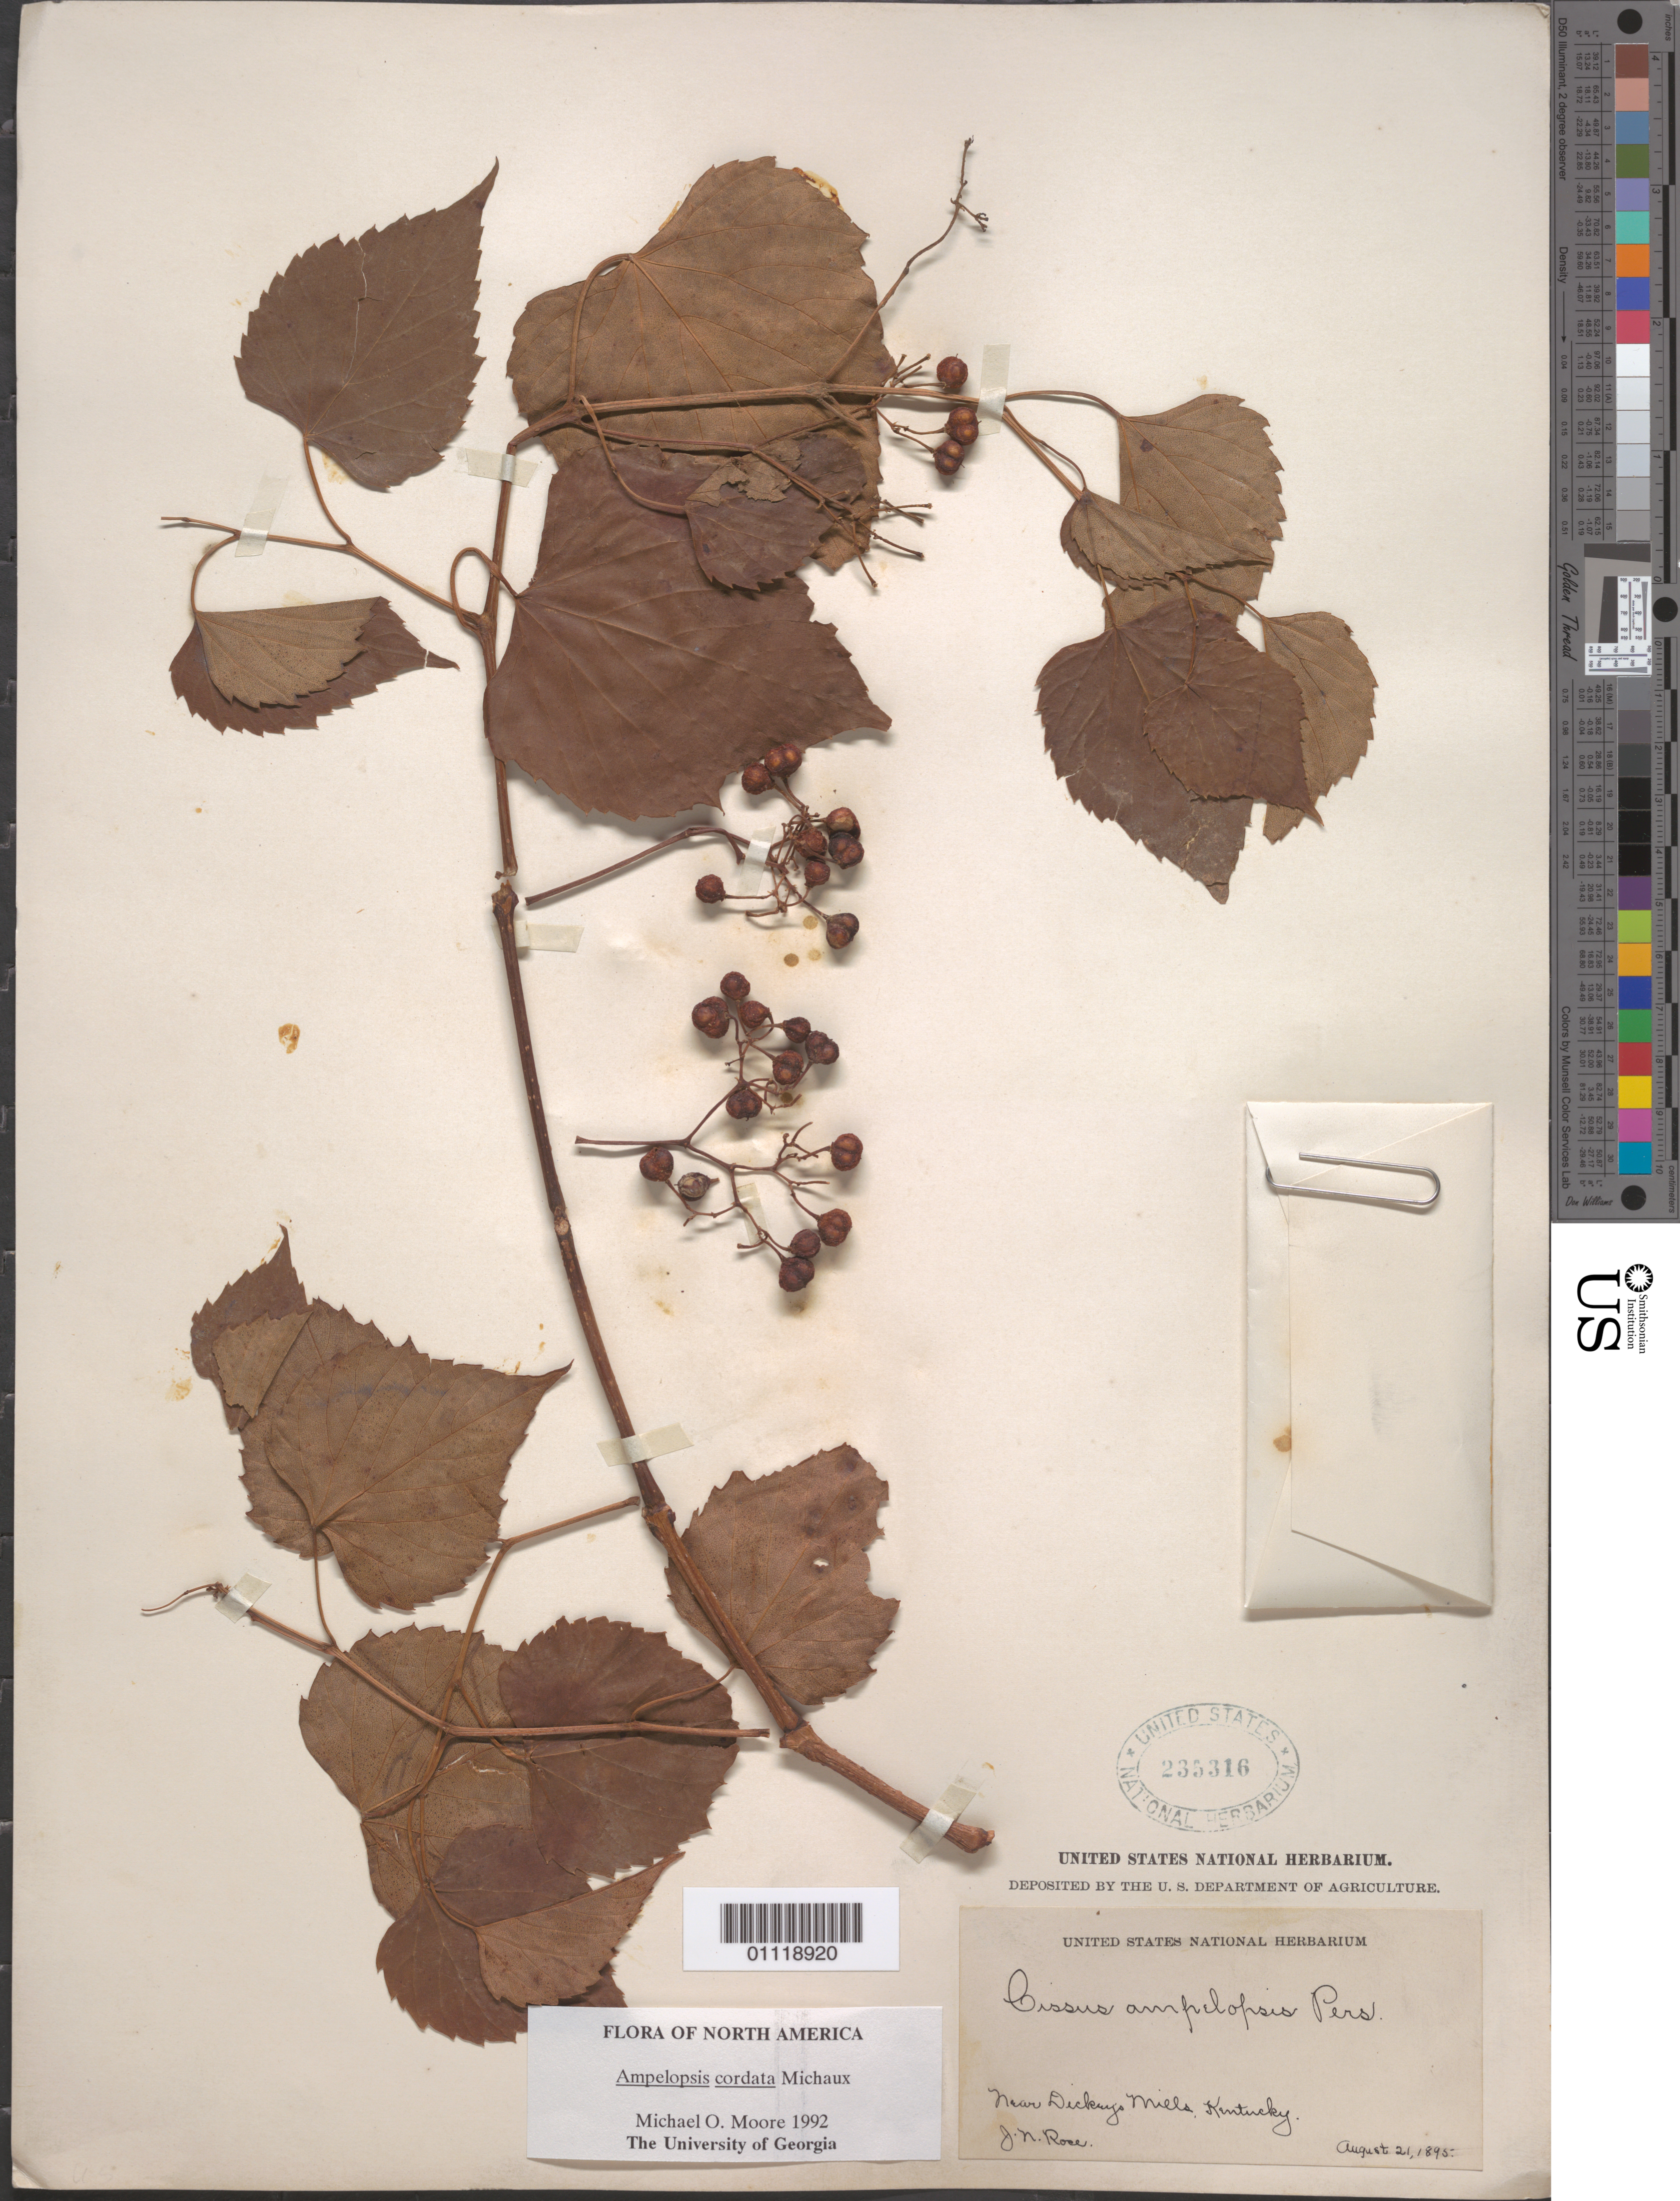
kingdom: Plantae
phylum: Tracheophyta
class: Magnoliopsida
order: Vitales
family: Vitaceae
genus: Ampelopsis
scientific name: Ampelopsis cordata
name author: Michx.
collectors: J. N. Rose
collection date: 1895-08-21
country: United States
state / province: Kentucky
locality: Near Dickeys Mills.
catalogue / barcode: US 235316